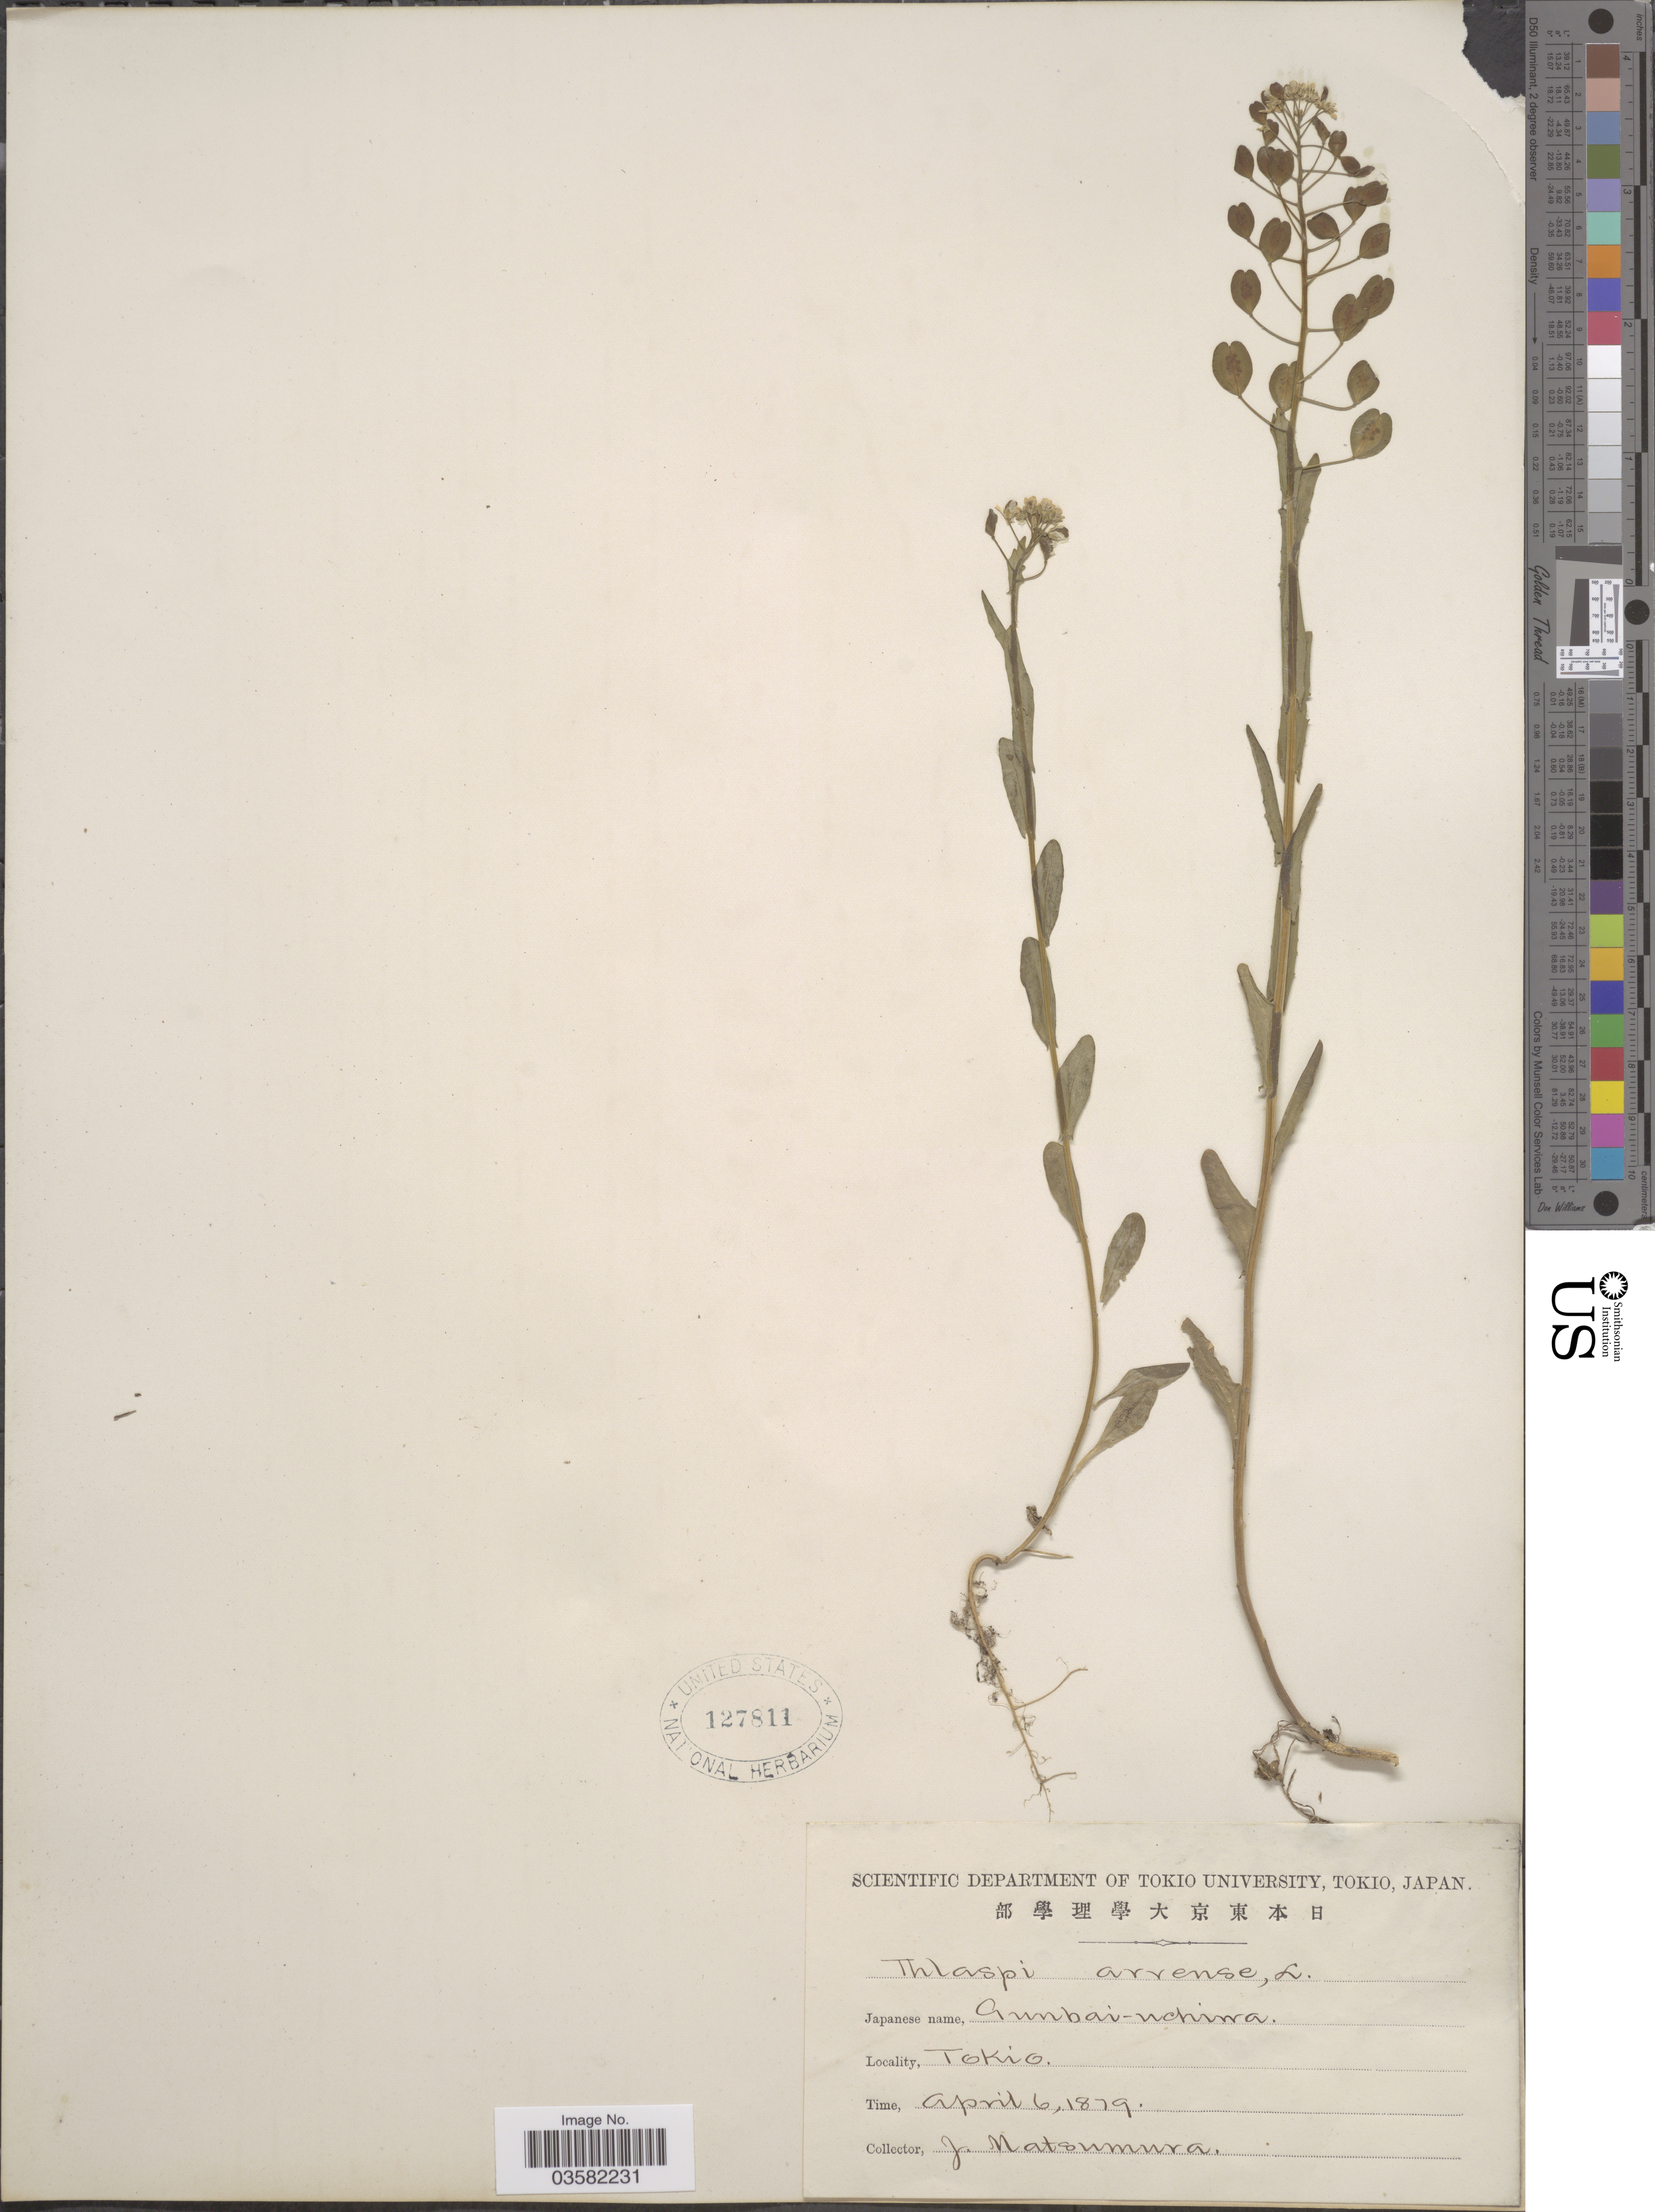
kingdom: Plantae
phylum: Tracheophyta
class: Magnoliopsida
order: Brassicales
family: Brassicaceae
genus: Thlaspi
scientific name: Thlaspi arvense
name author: L.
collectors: J. Matsumura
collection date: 1879-04-06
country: Japan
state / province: Tokyo, Federal City of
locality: Tokio.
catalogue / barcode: US 127811